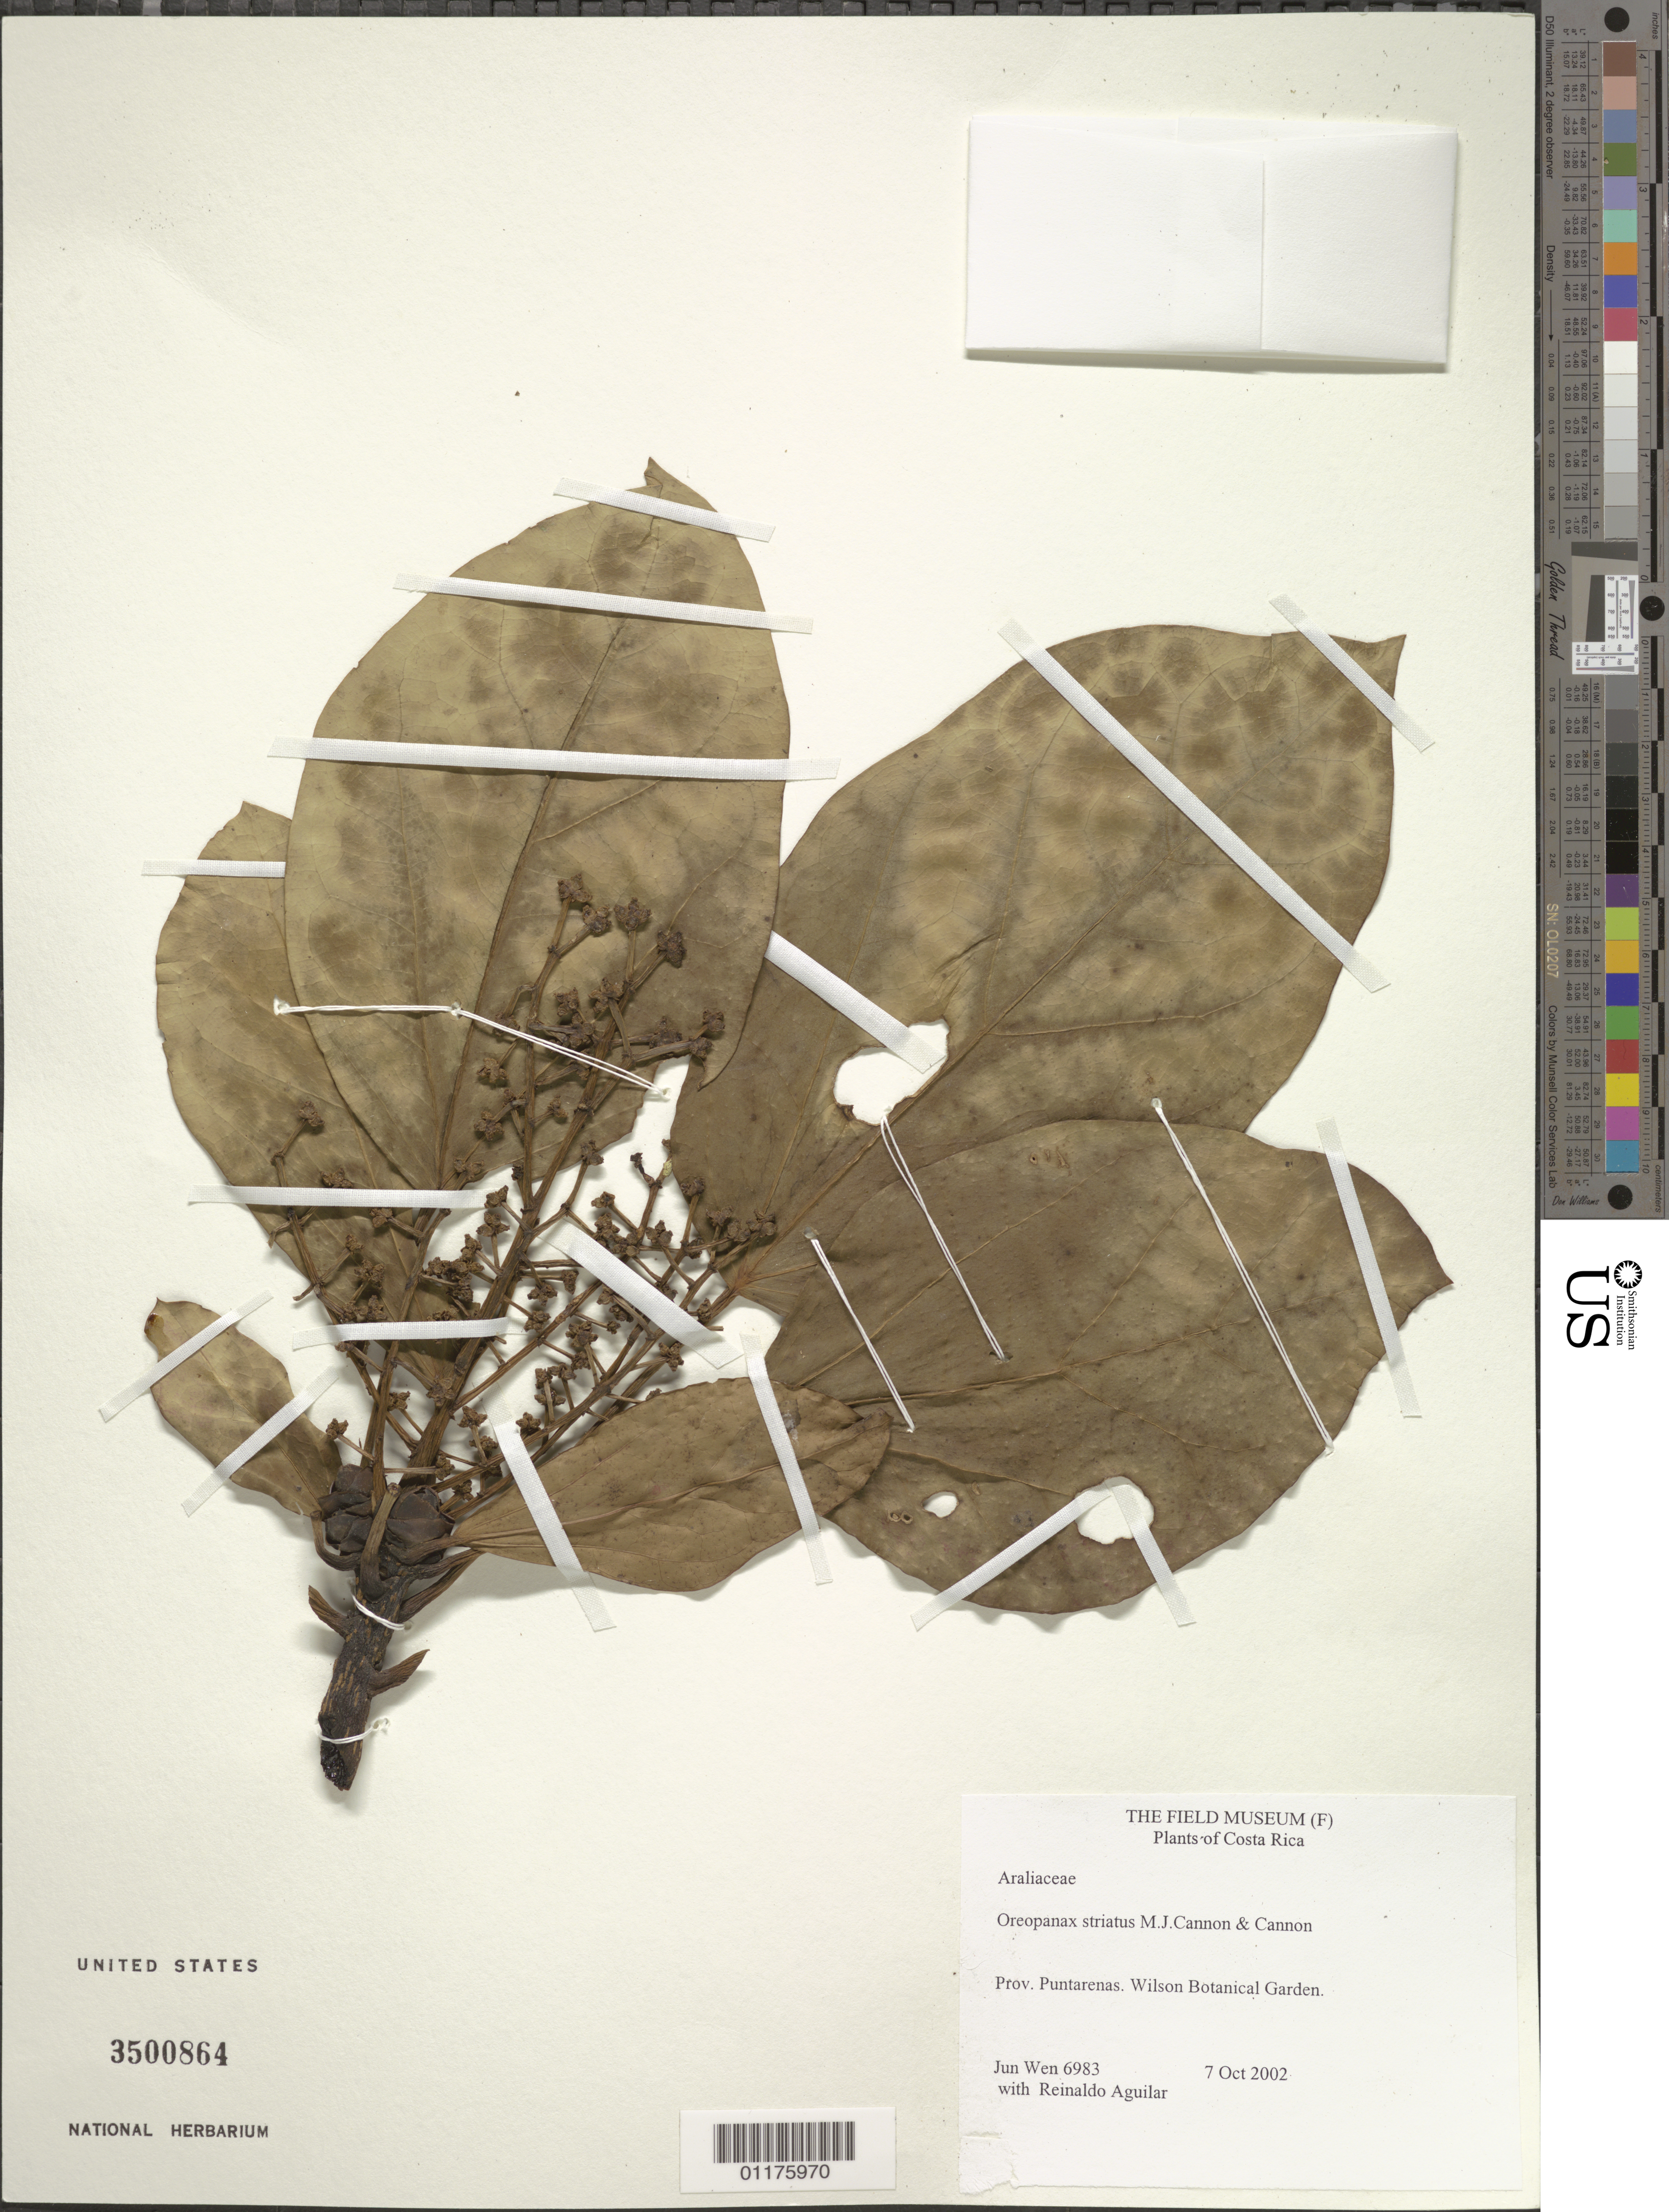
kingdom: Plantae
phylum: Tracheophyta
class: Magnoliopsida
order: Apiales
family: Araliaceae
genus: Oreopanax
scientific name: Oreopanax striatus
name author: (J. Cannon) M.J. Cannon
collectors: J. Wen & R. Aguilar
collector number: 6983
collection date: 2002-10-07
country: Costa Rica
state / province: Puntarenas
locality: Wilson Botanical Garden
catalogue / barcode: US 3500864